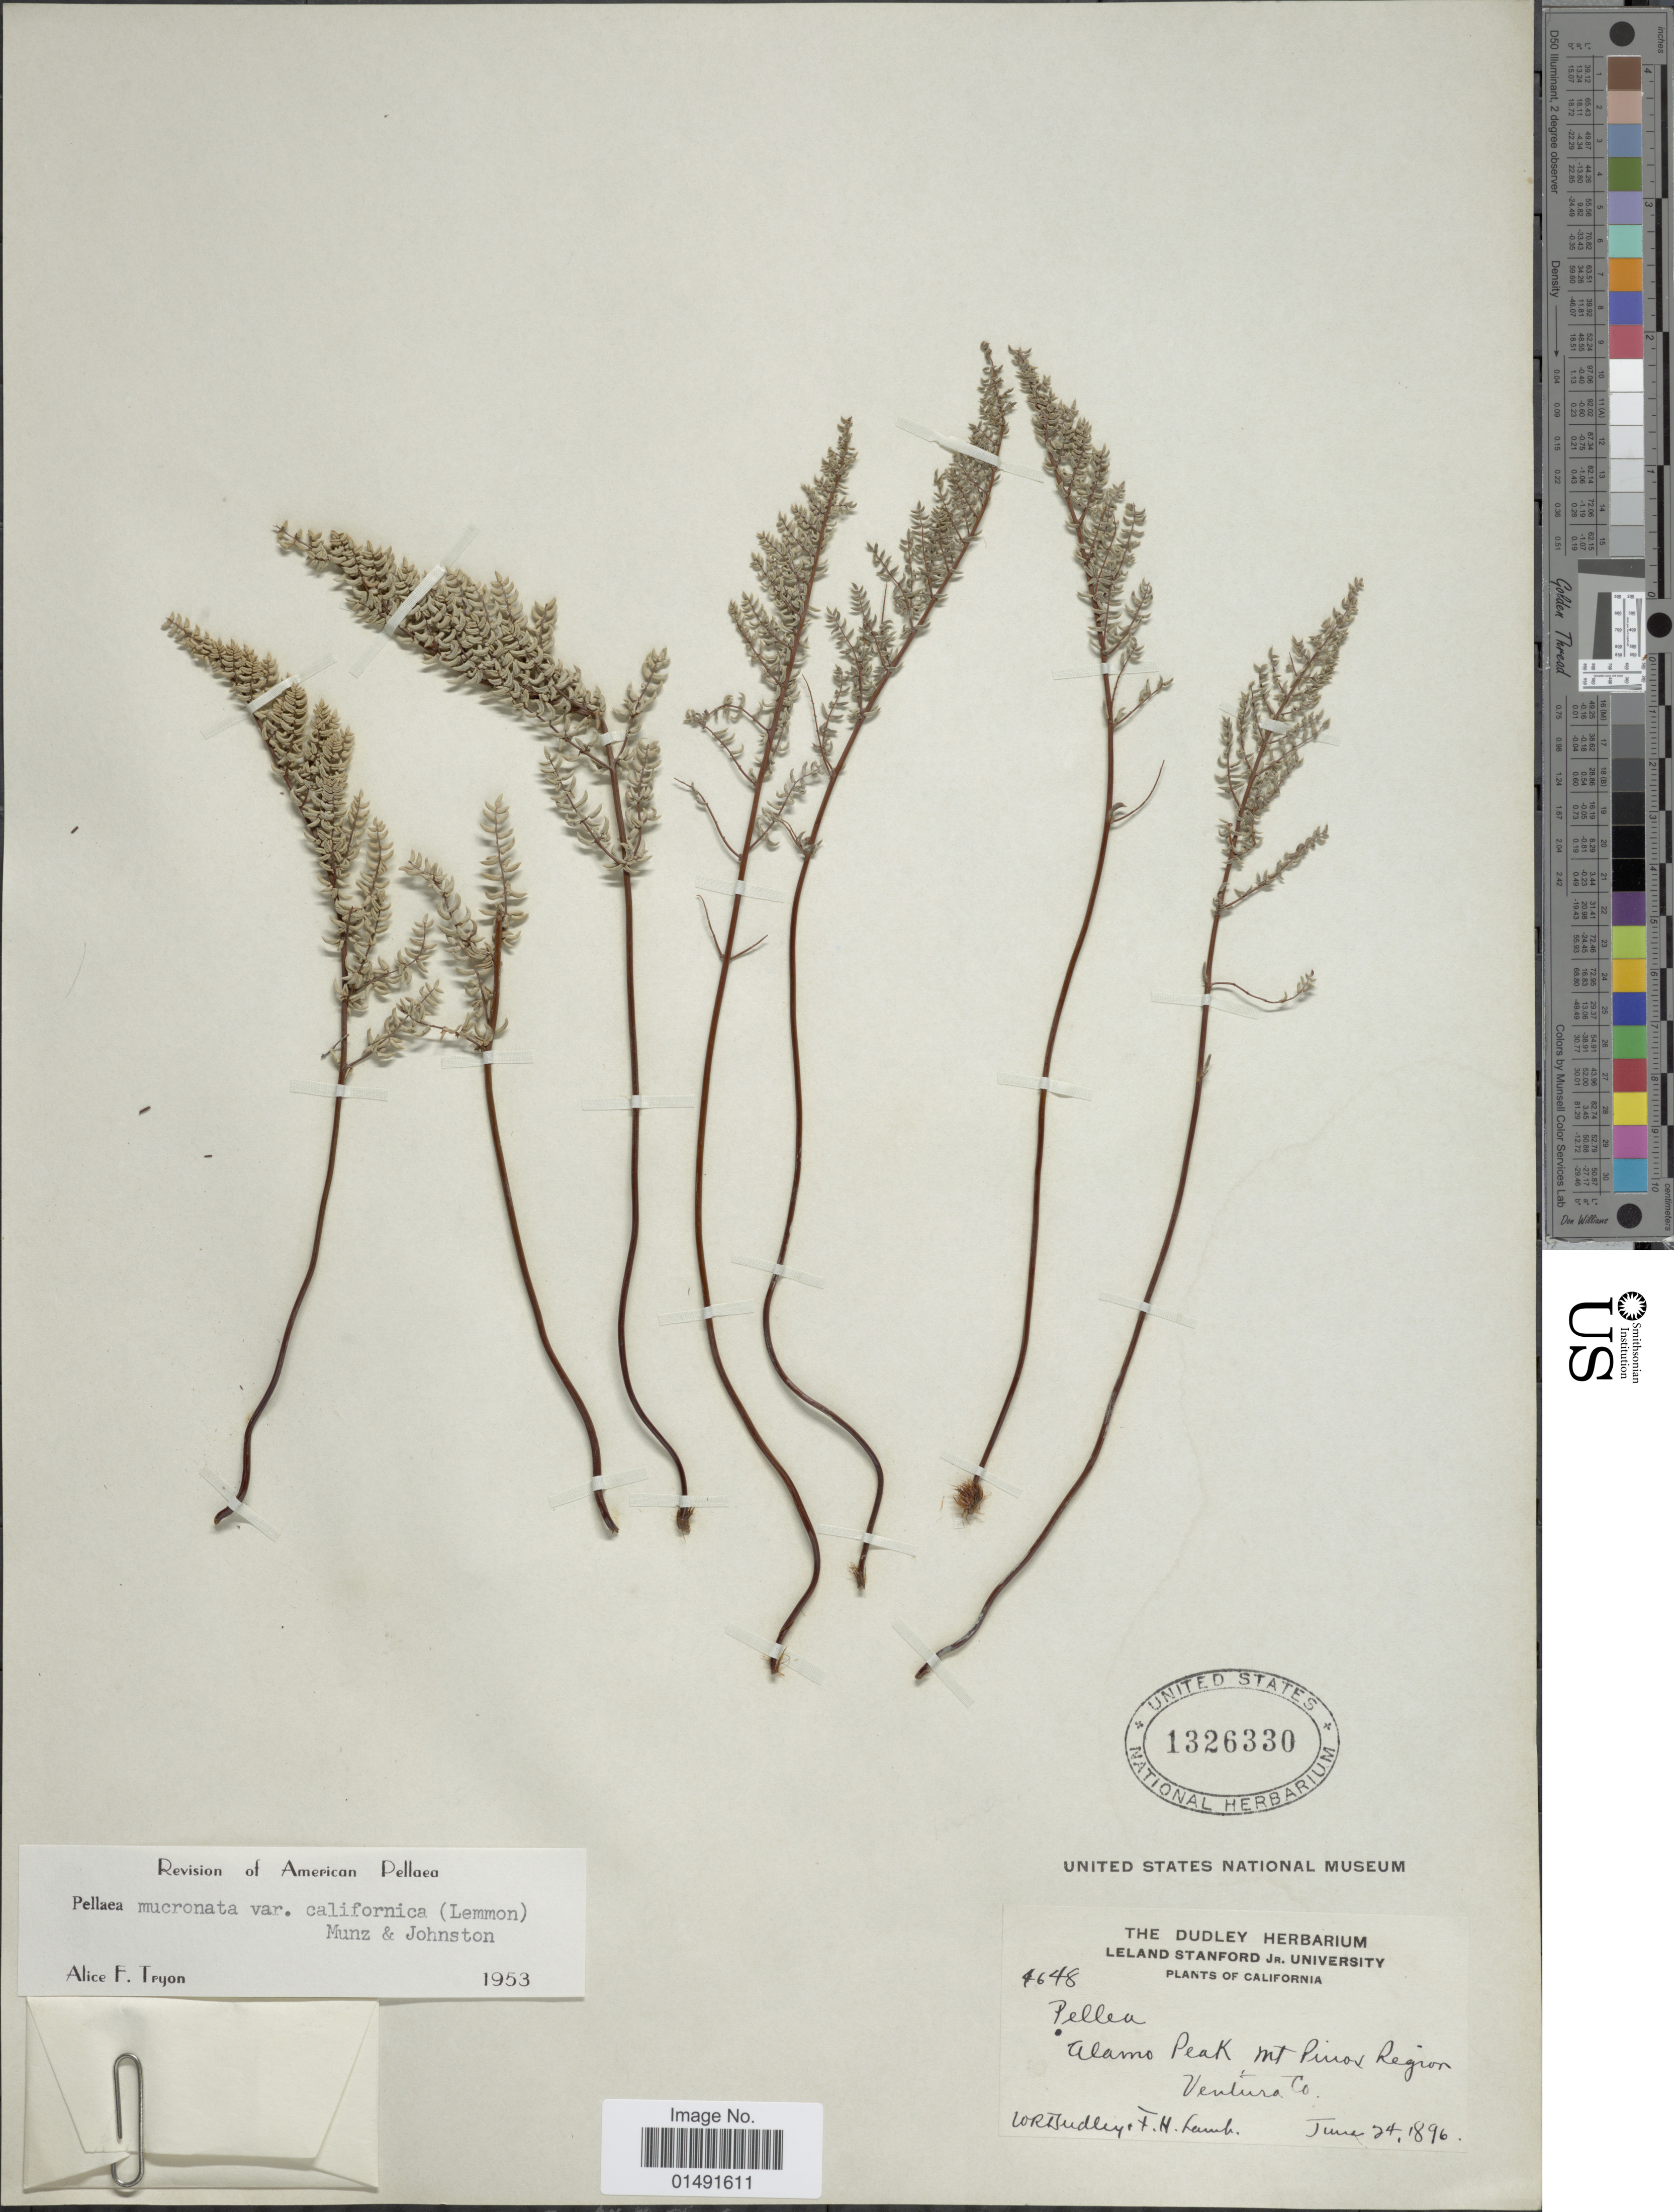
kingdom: Plantae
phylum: Tracheophyta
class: Polypodiopsida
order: Polypodiales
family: Pteridaceae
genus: Pellaea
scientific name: Pellaea mucronata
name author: (D.C. Eaton) D.C. Eaton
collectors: W. Dudley & F. H. Lamb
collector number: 4648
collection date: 1896-06-24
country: United States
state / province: California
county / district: Ventura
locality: Alamo Peak, Mt Pinos Region Ventura Co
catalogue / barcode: US 1326330